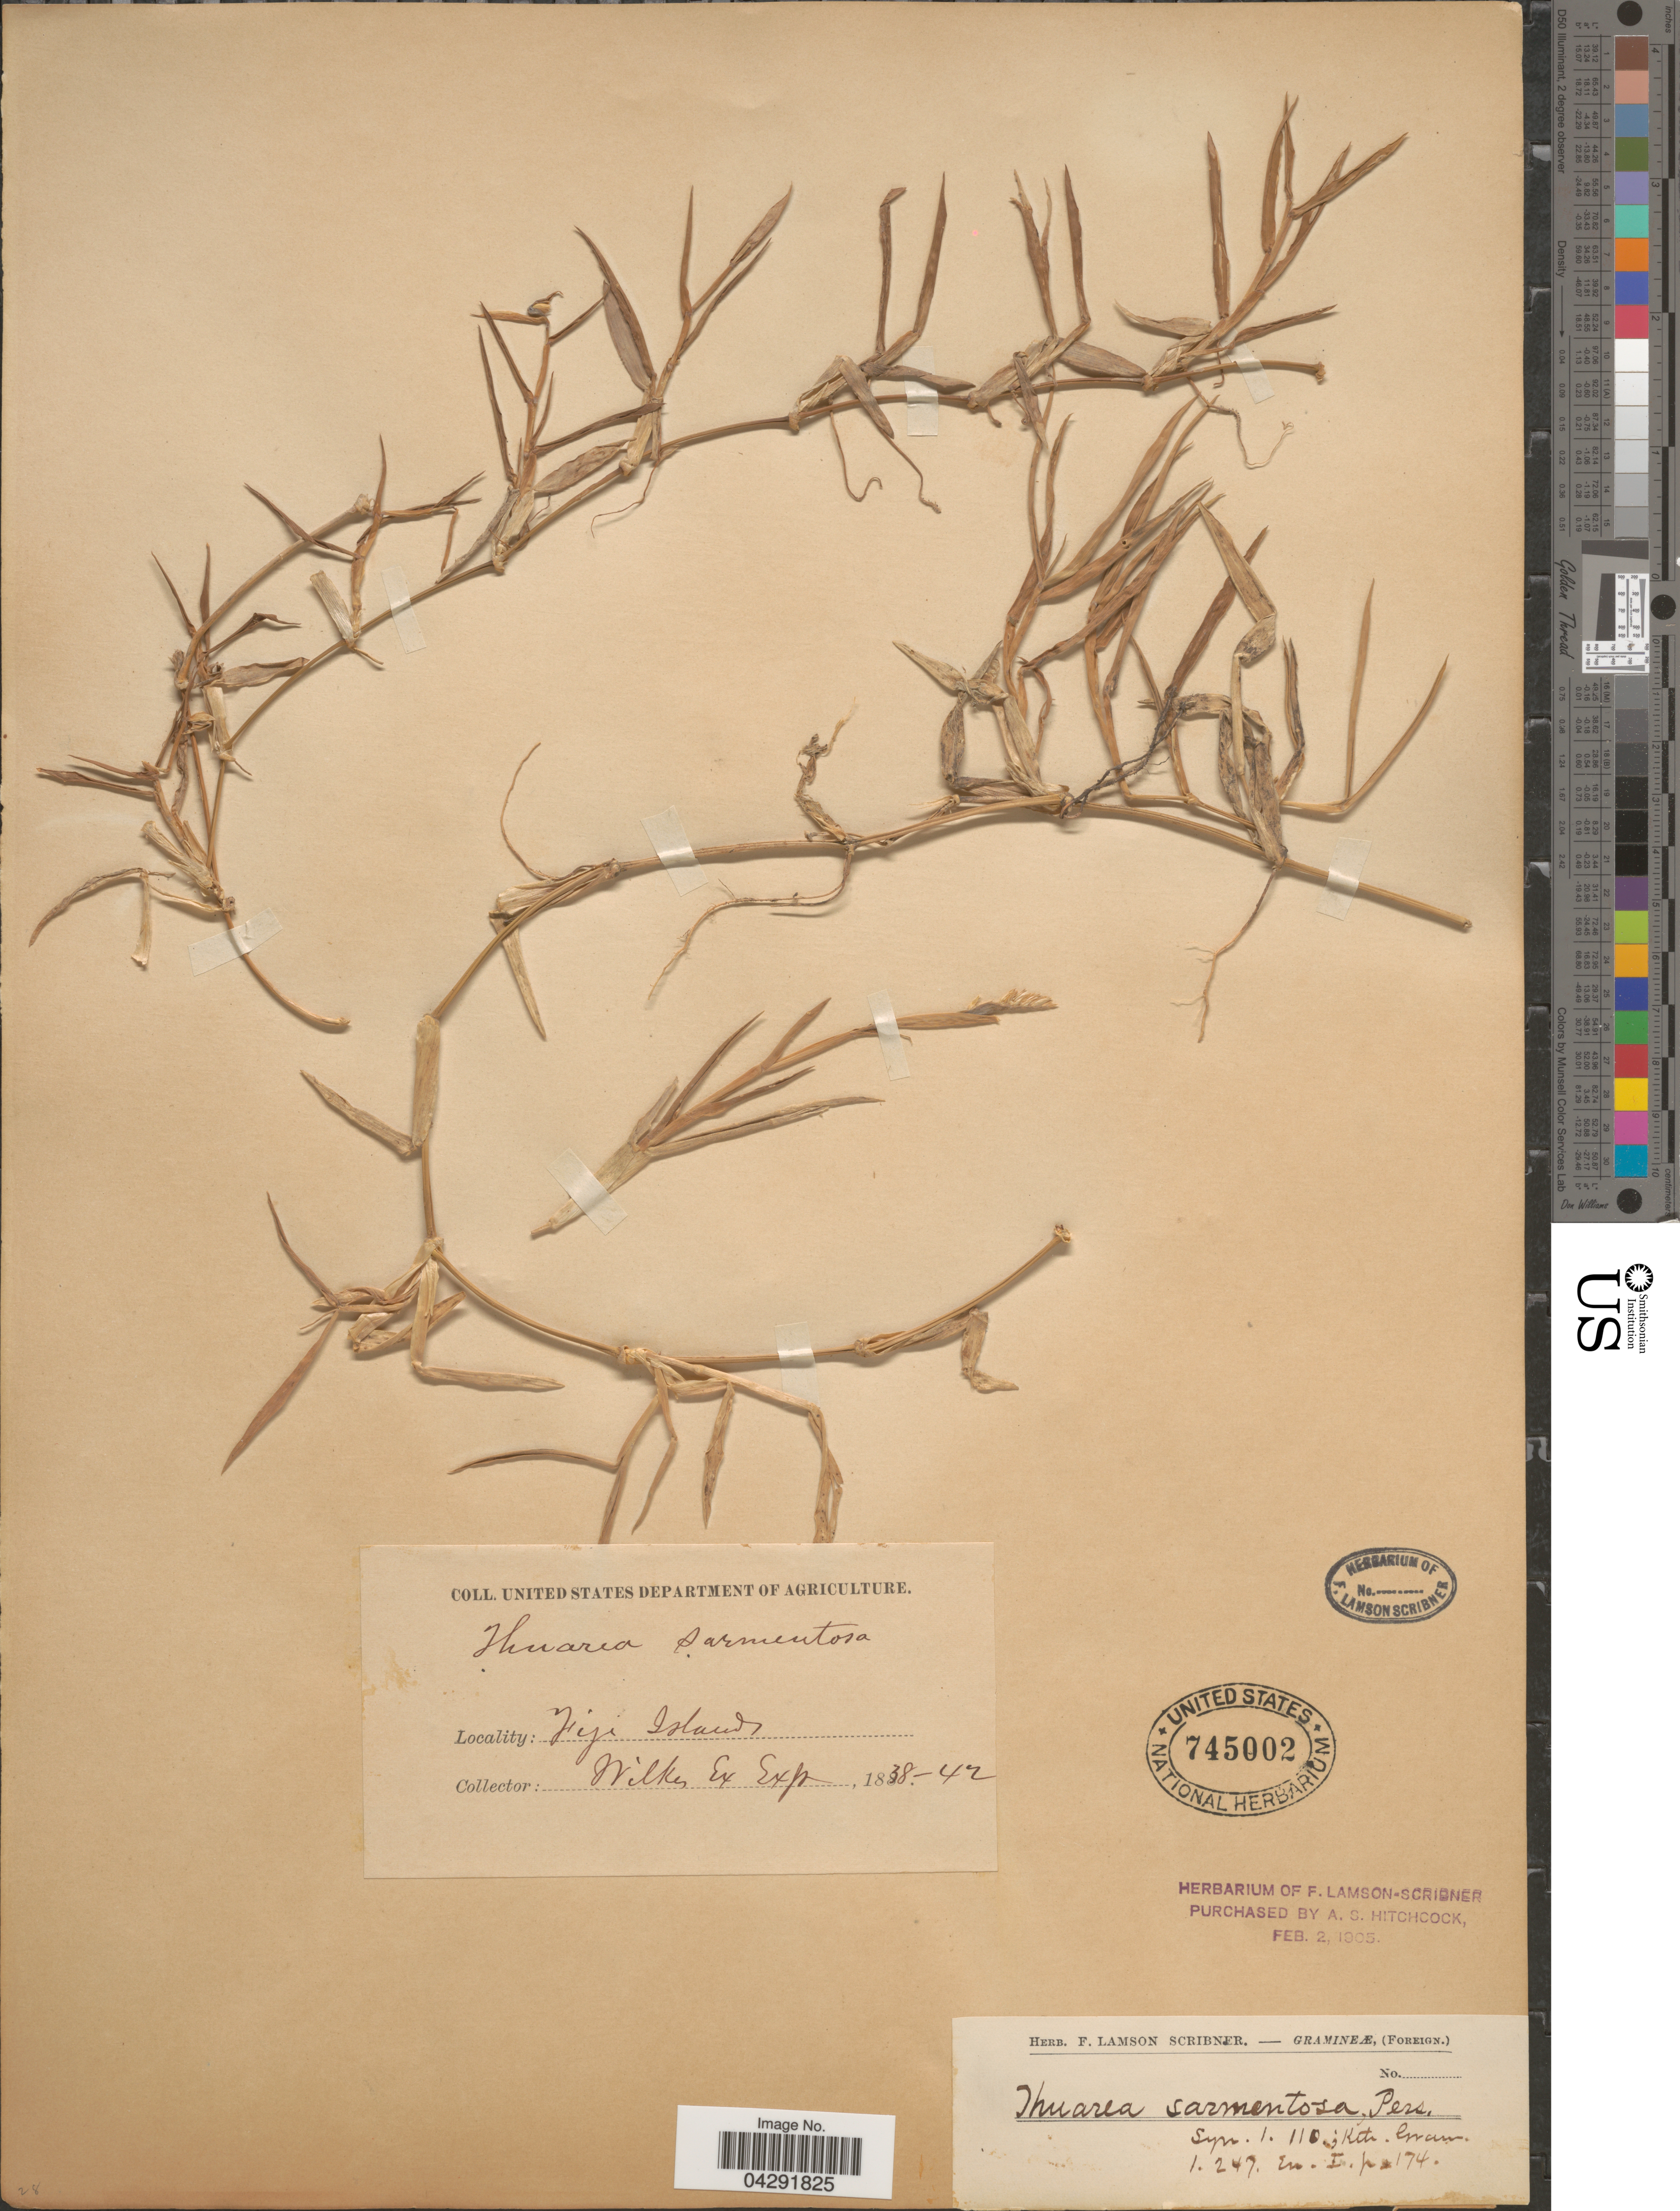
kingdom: Plantae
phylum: Tracheophyta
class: Liliopsida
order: Poales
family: Poaceae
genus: Thuarea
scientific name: Thuarea involuta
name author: (G. Forst.) R. Br. ex Sm.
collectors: Wilkes Explor. Exped.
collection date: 1838/1842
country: Fiji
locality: Fiji Islands.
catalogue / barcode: US 745002